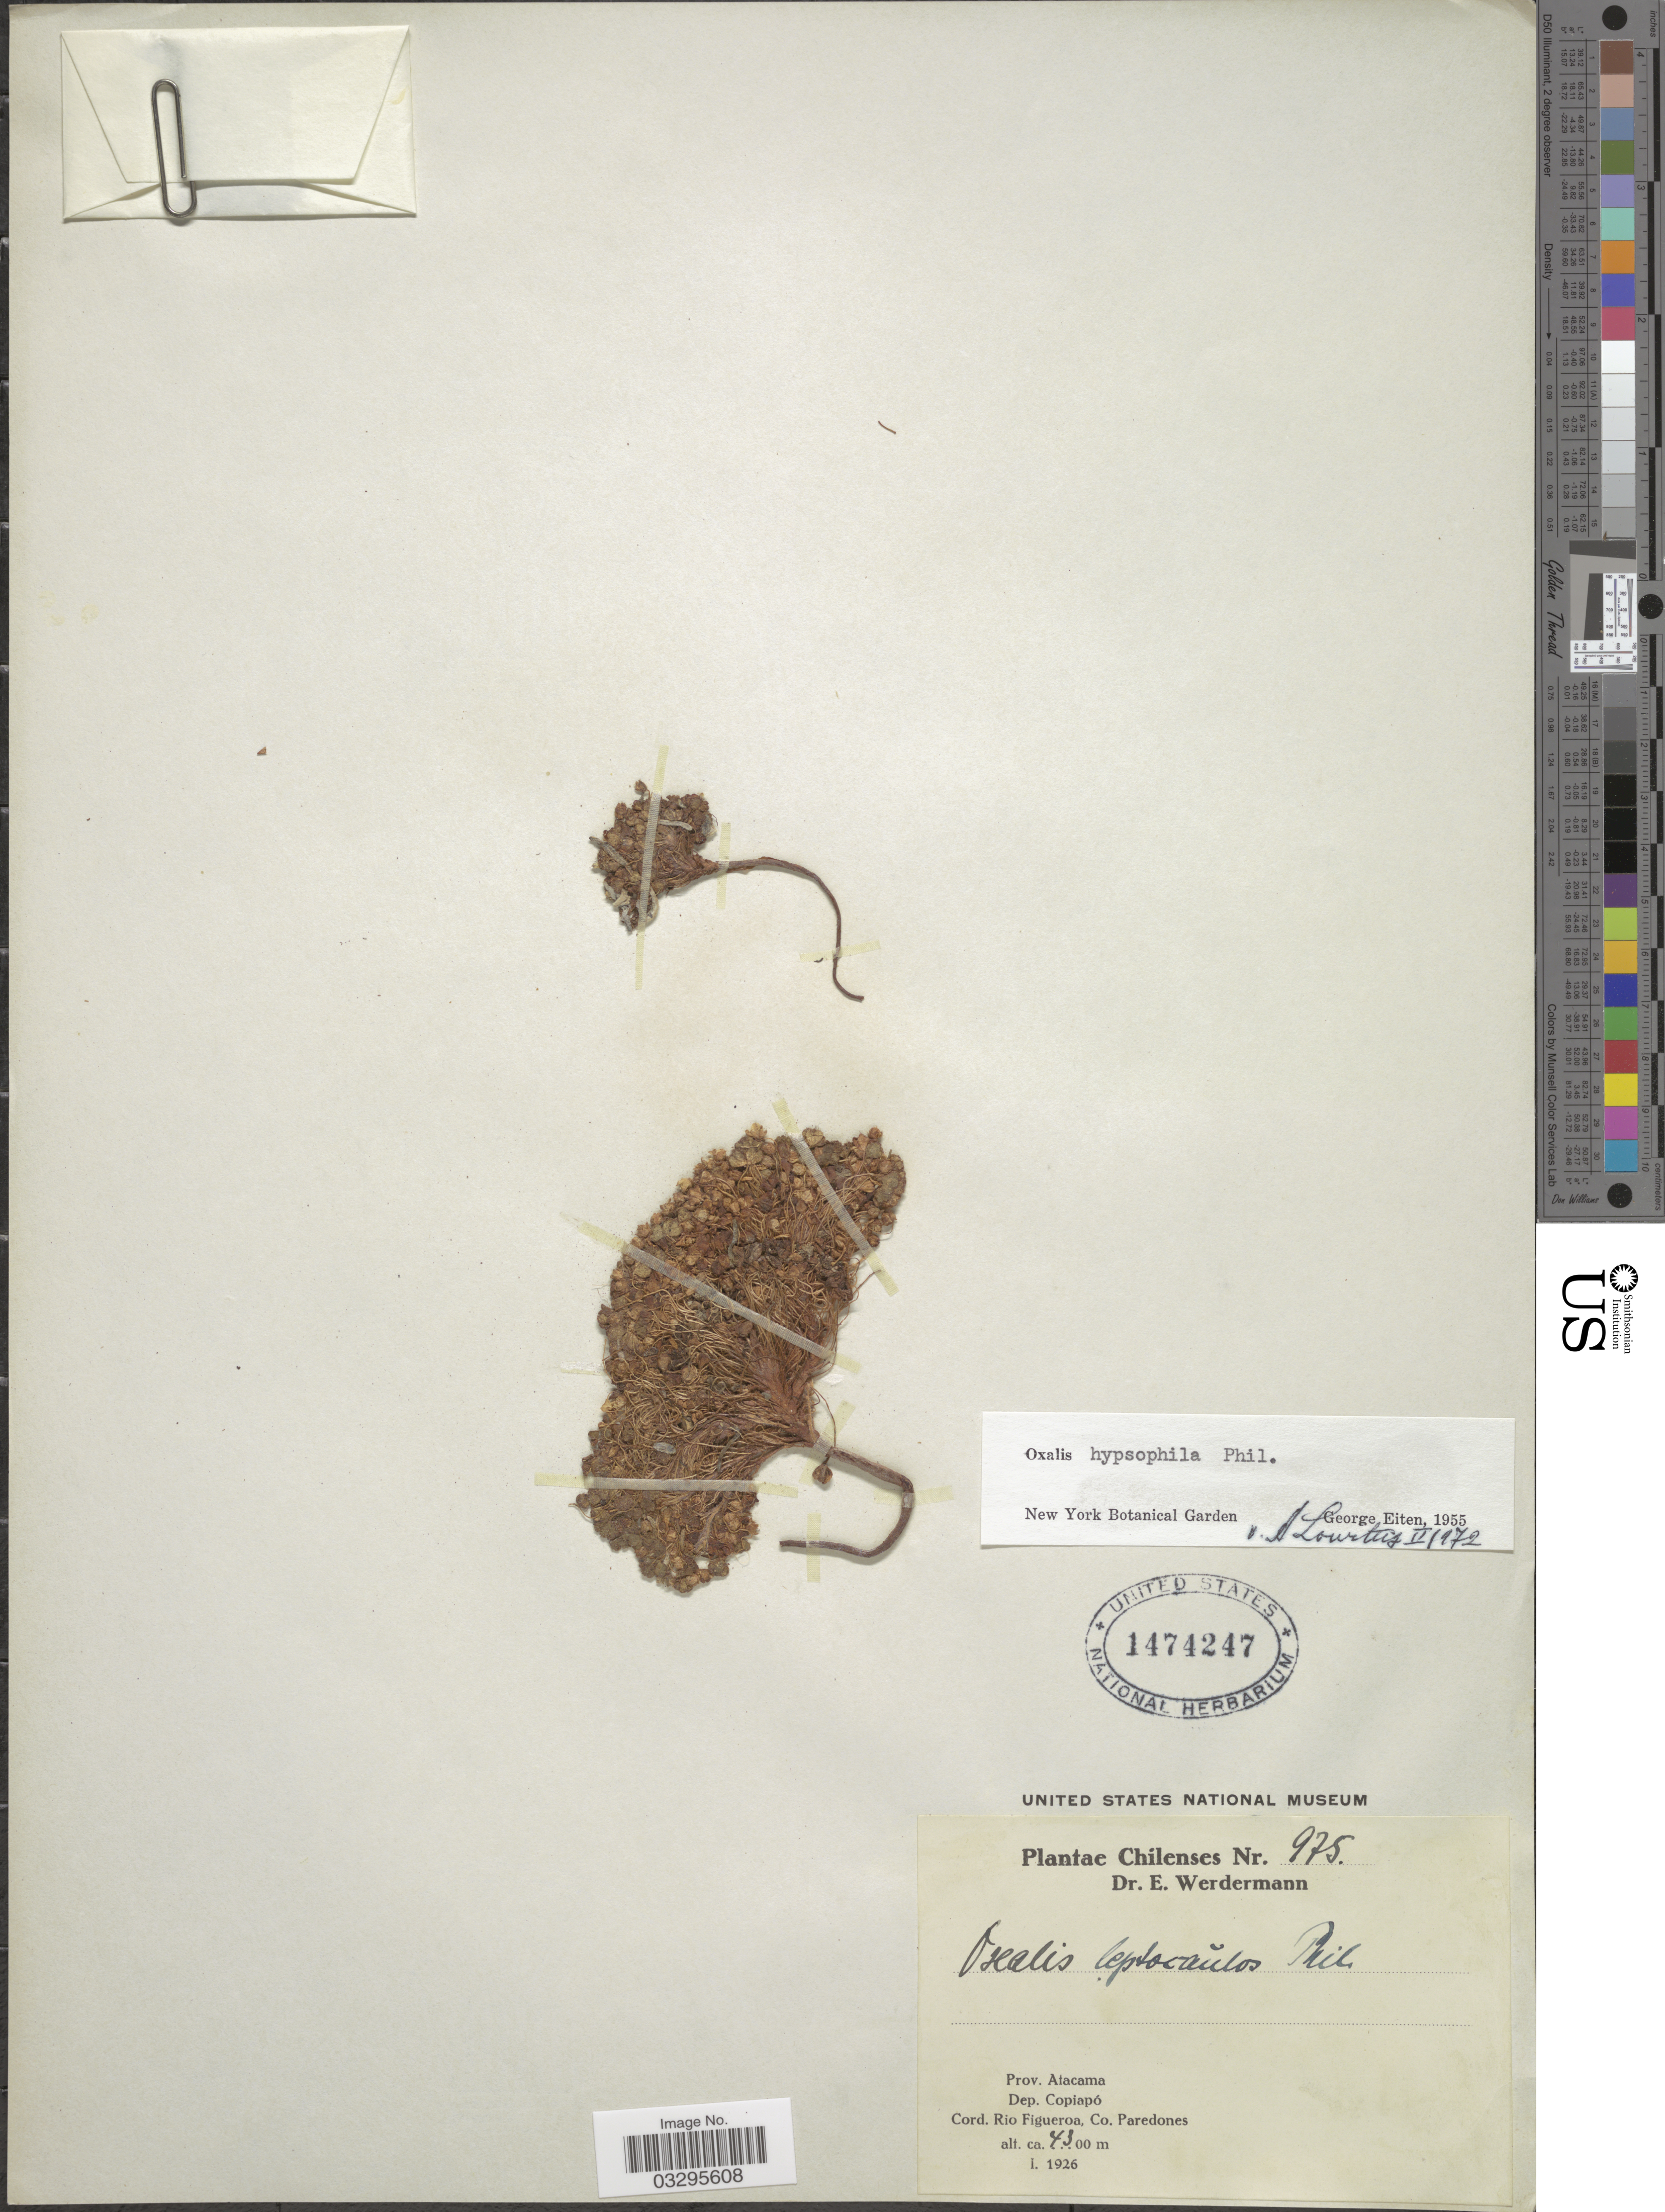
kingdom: Plantae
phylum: Tracheophyta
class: Magnoliopsida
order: Oxalidales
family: Oxalidaceae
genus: Oxalis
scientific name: Oxalis hypsophila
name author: Phil.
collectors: E. Werdermann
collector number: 975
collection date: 1926-01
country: Chile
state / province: Atacama (III)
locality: Dep. Copiapó, Cord. Rio Figueroa, Co. Paredones.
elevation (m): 4300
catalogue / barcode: US 1474247